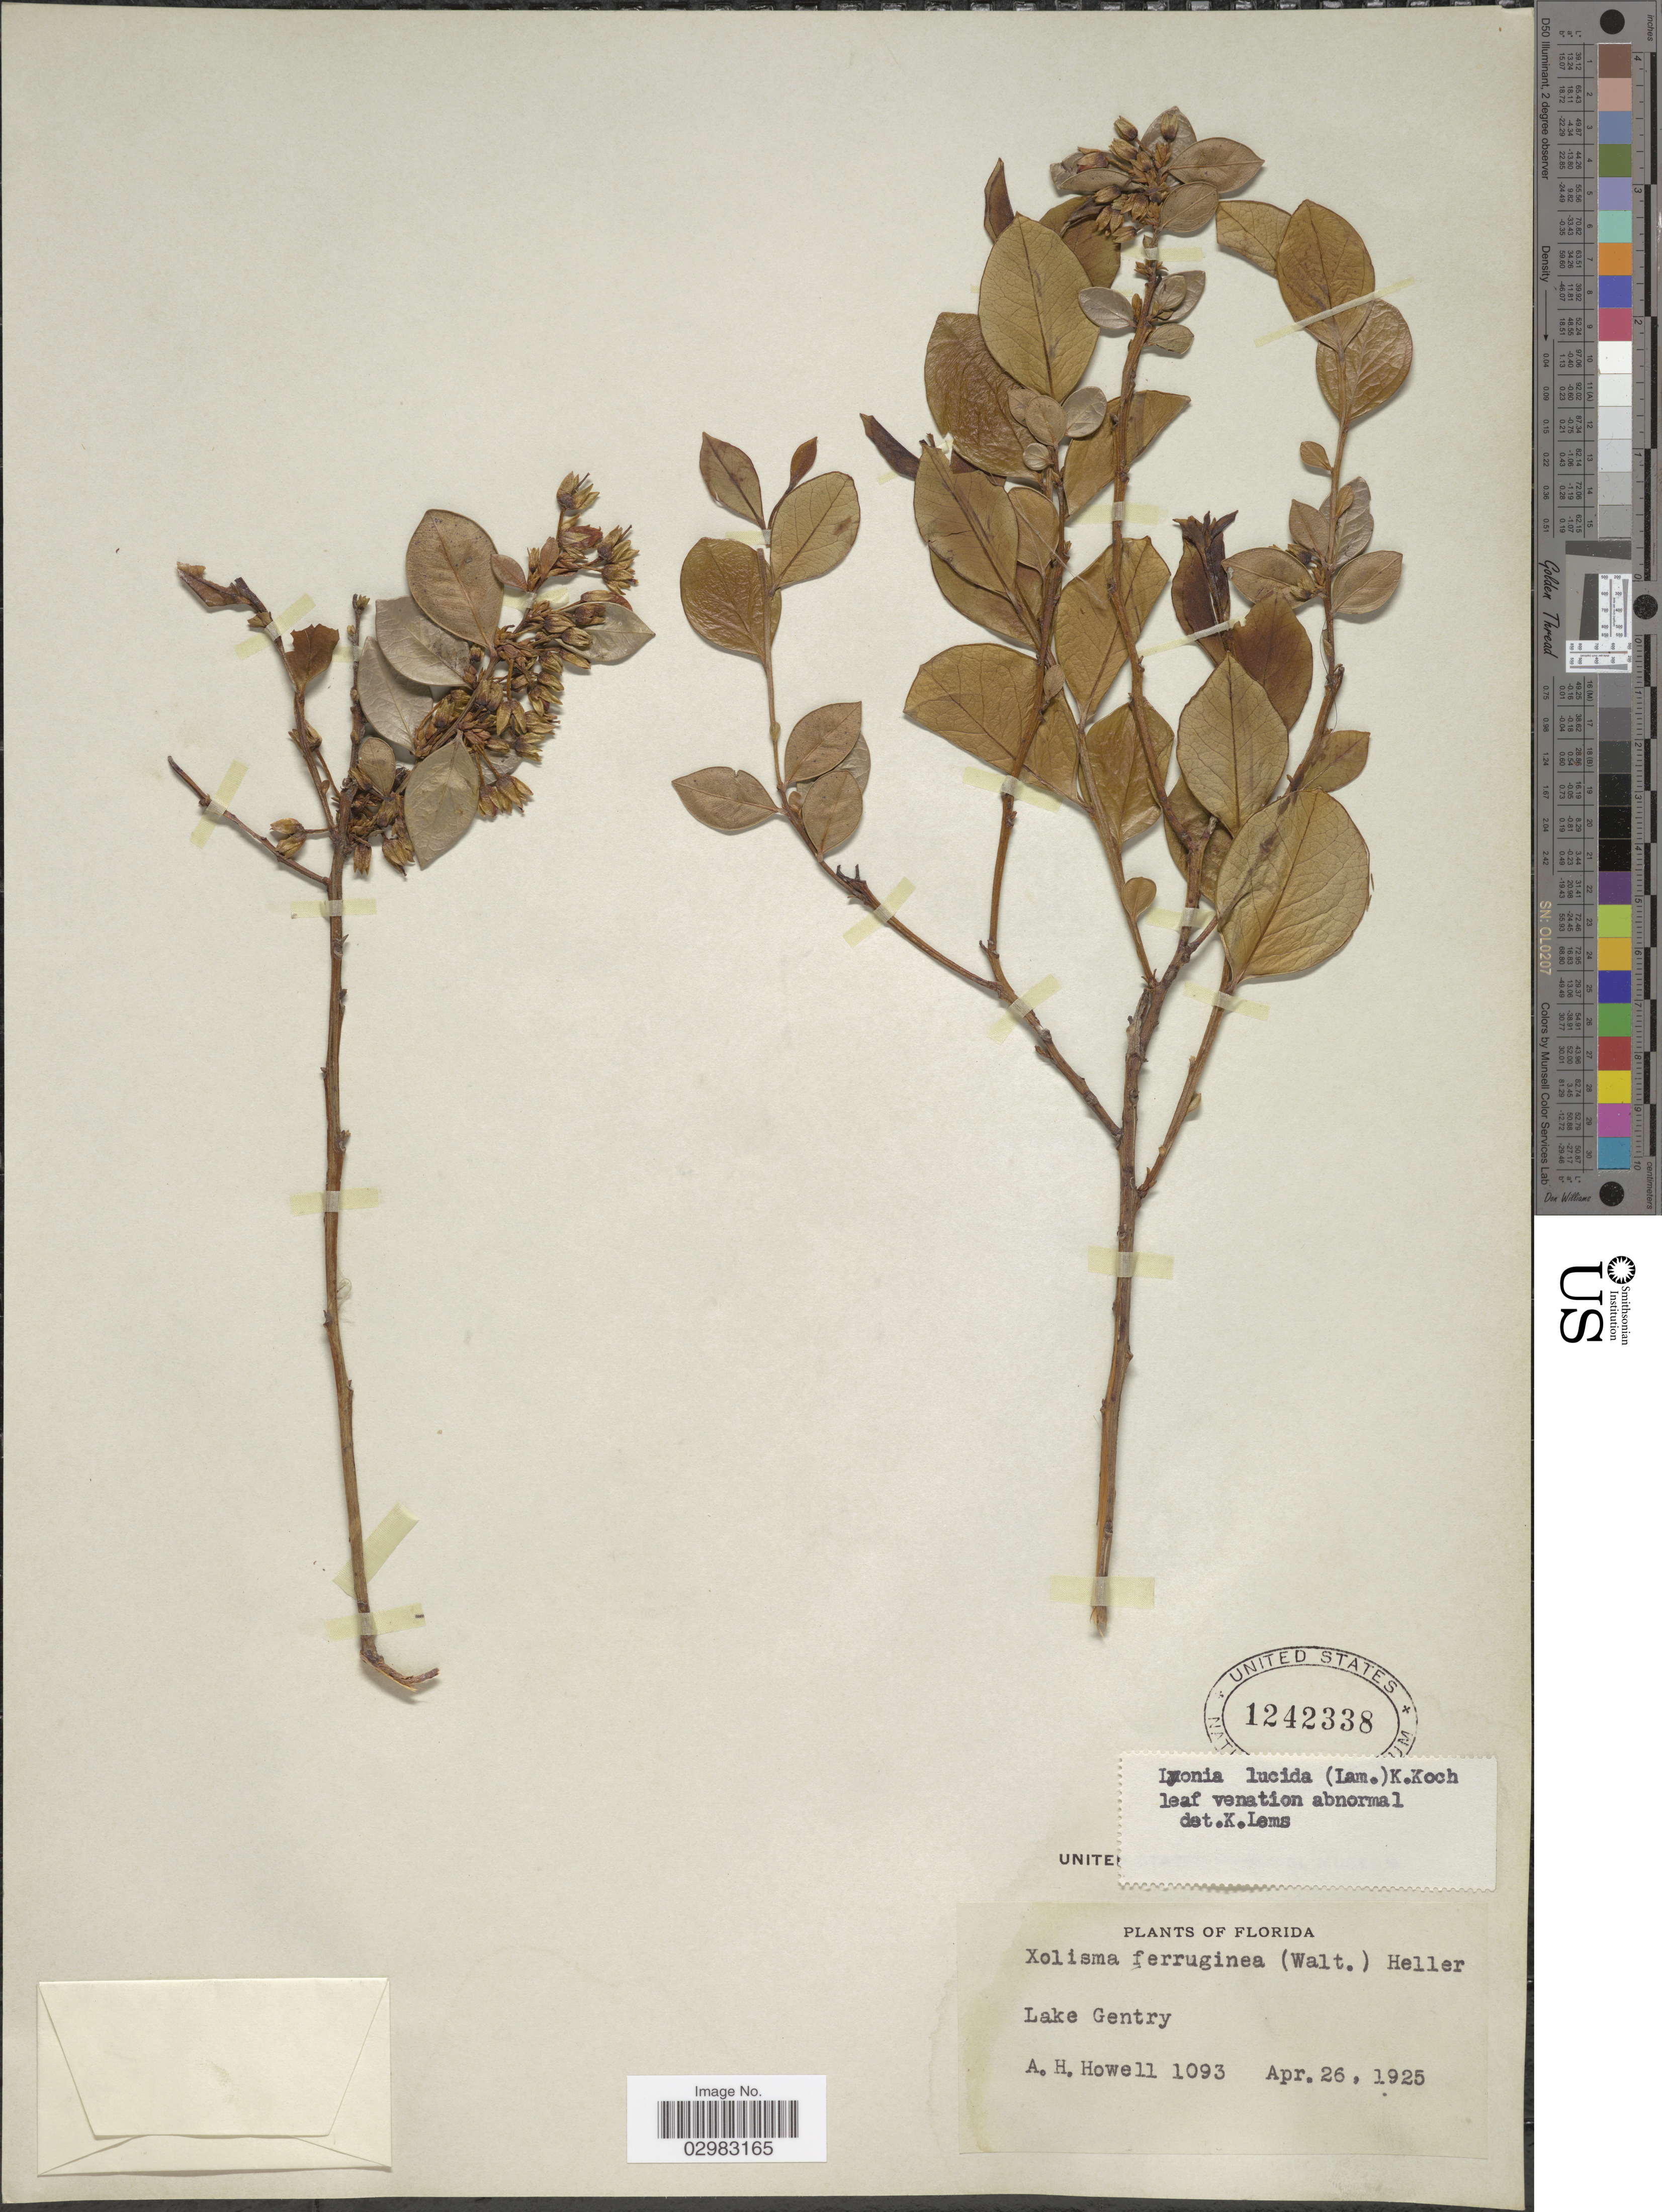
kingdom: Plantae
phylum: Tracheophyta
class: Magnoliopsida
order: Ericales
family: Ericaceae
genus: Lyonia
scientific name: Lyonia lucida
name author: K. Koch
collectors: A. Howell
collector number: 1093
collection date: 1925-04-26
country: United States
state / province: Florida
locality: Lake Gentry.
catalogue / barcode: US 1242338